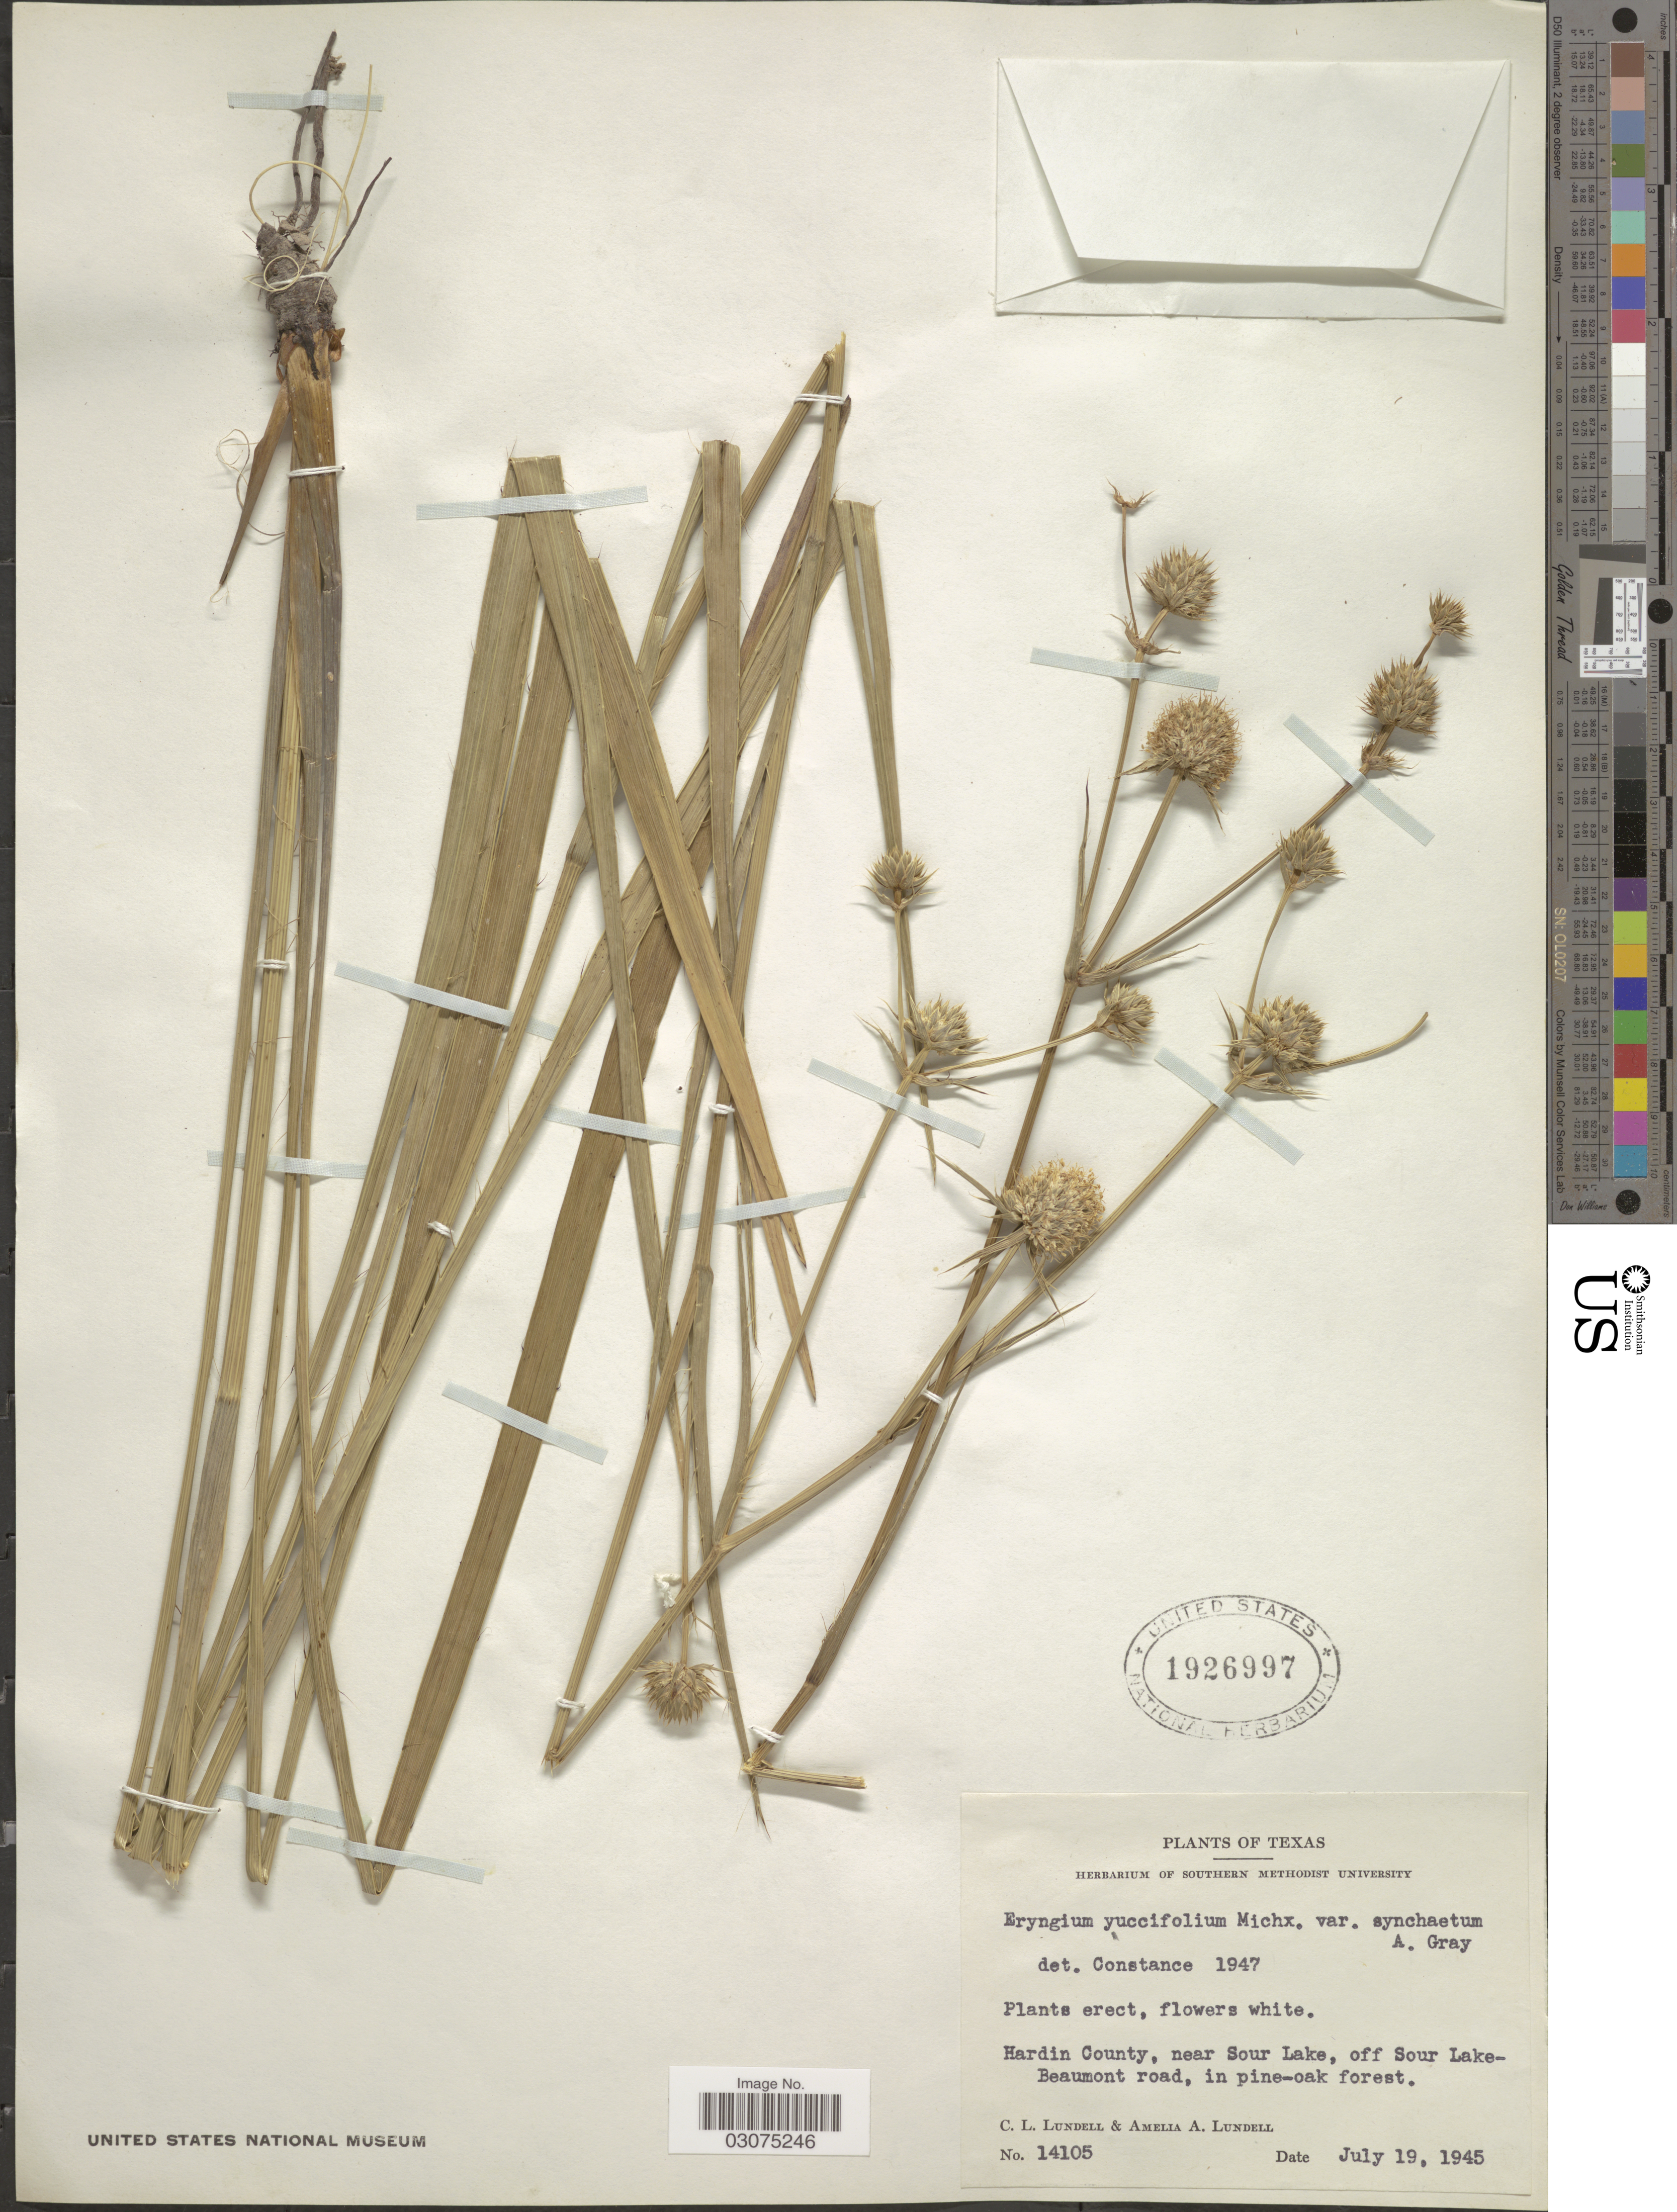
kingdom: Plantae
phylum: Tracheophyta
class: Magnoliopsida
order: Apiales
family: Apiaceae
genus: Eryngium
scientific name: Eryngium yuccifolium var. synchaetum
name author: A. Gray ex J.M. Coult. & Rose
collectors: C. L. Lundell & A. A. Lundell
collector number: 14105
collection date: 1945-07-19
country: United States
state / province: Texas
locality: Hardin County, near Sour Lake, off Sour Lake-Beaumont road, in pine-oak forest.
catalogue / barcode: US 1926997